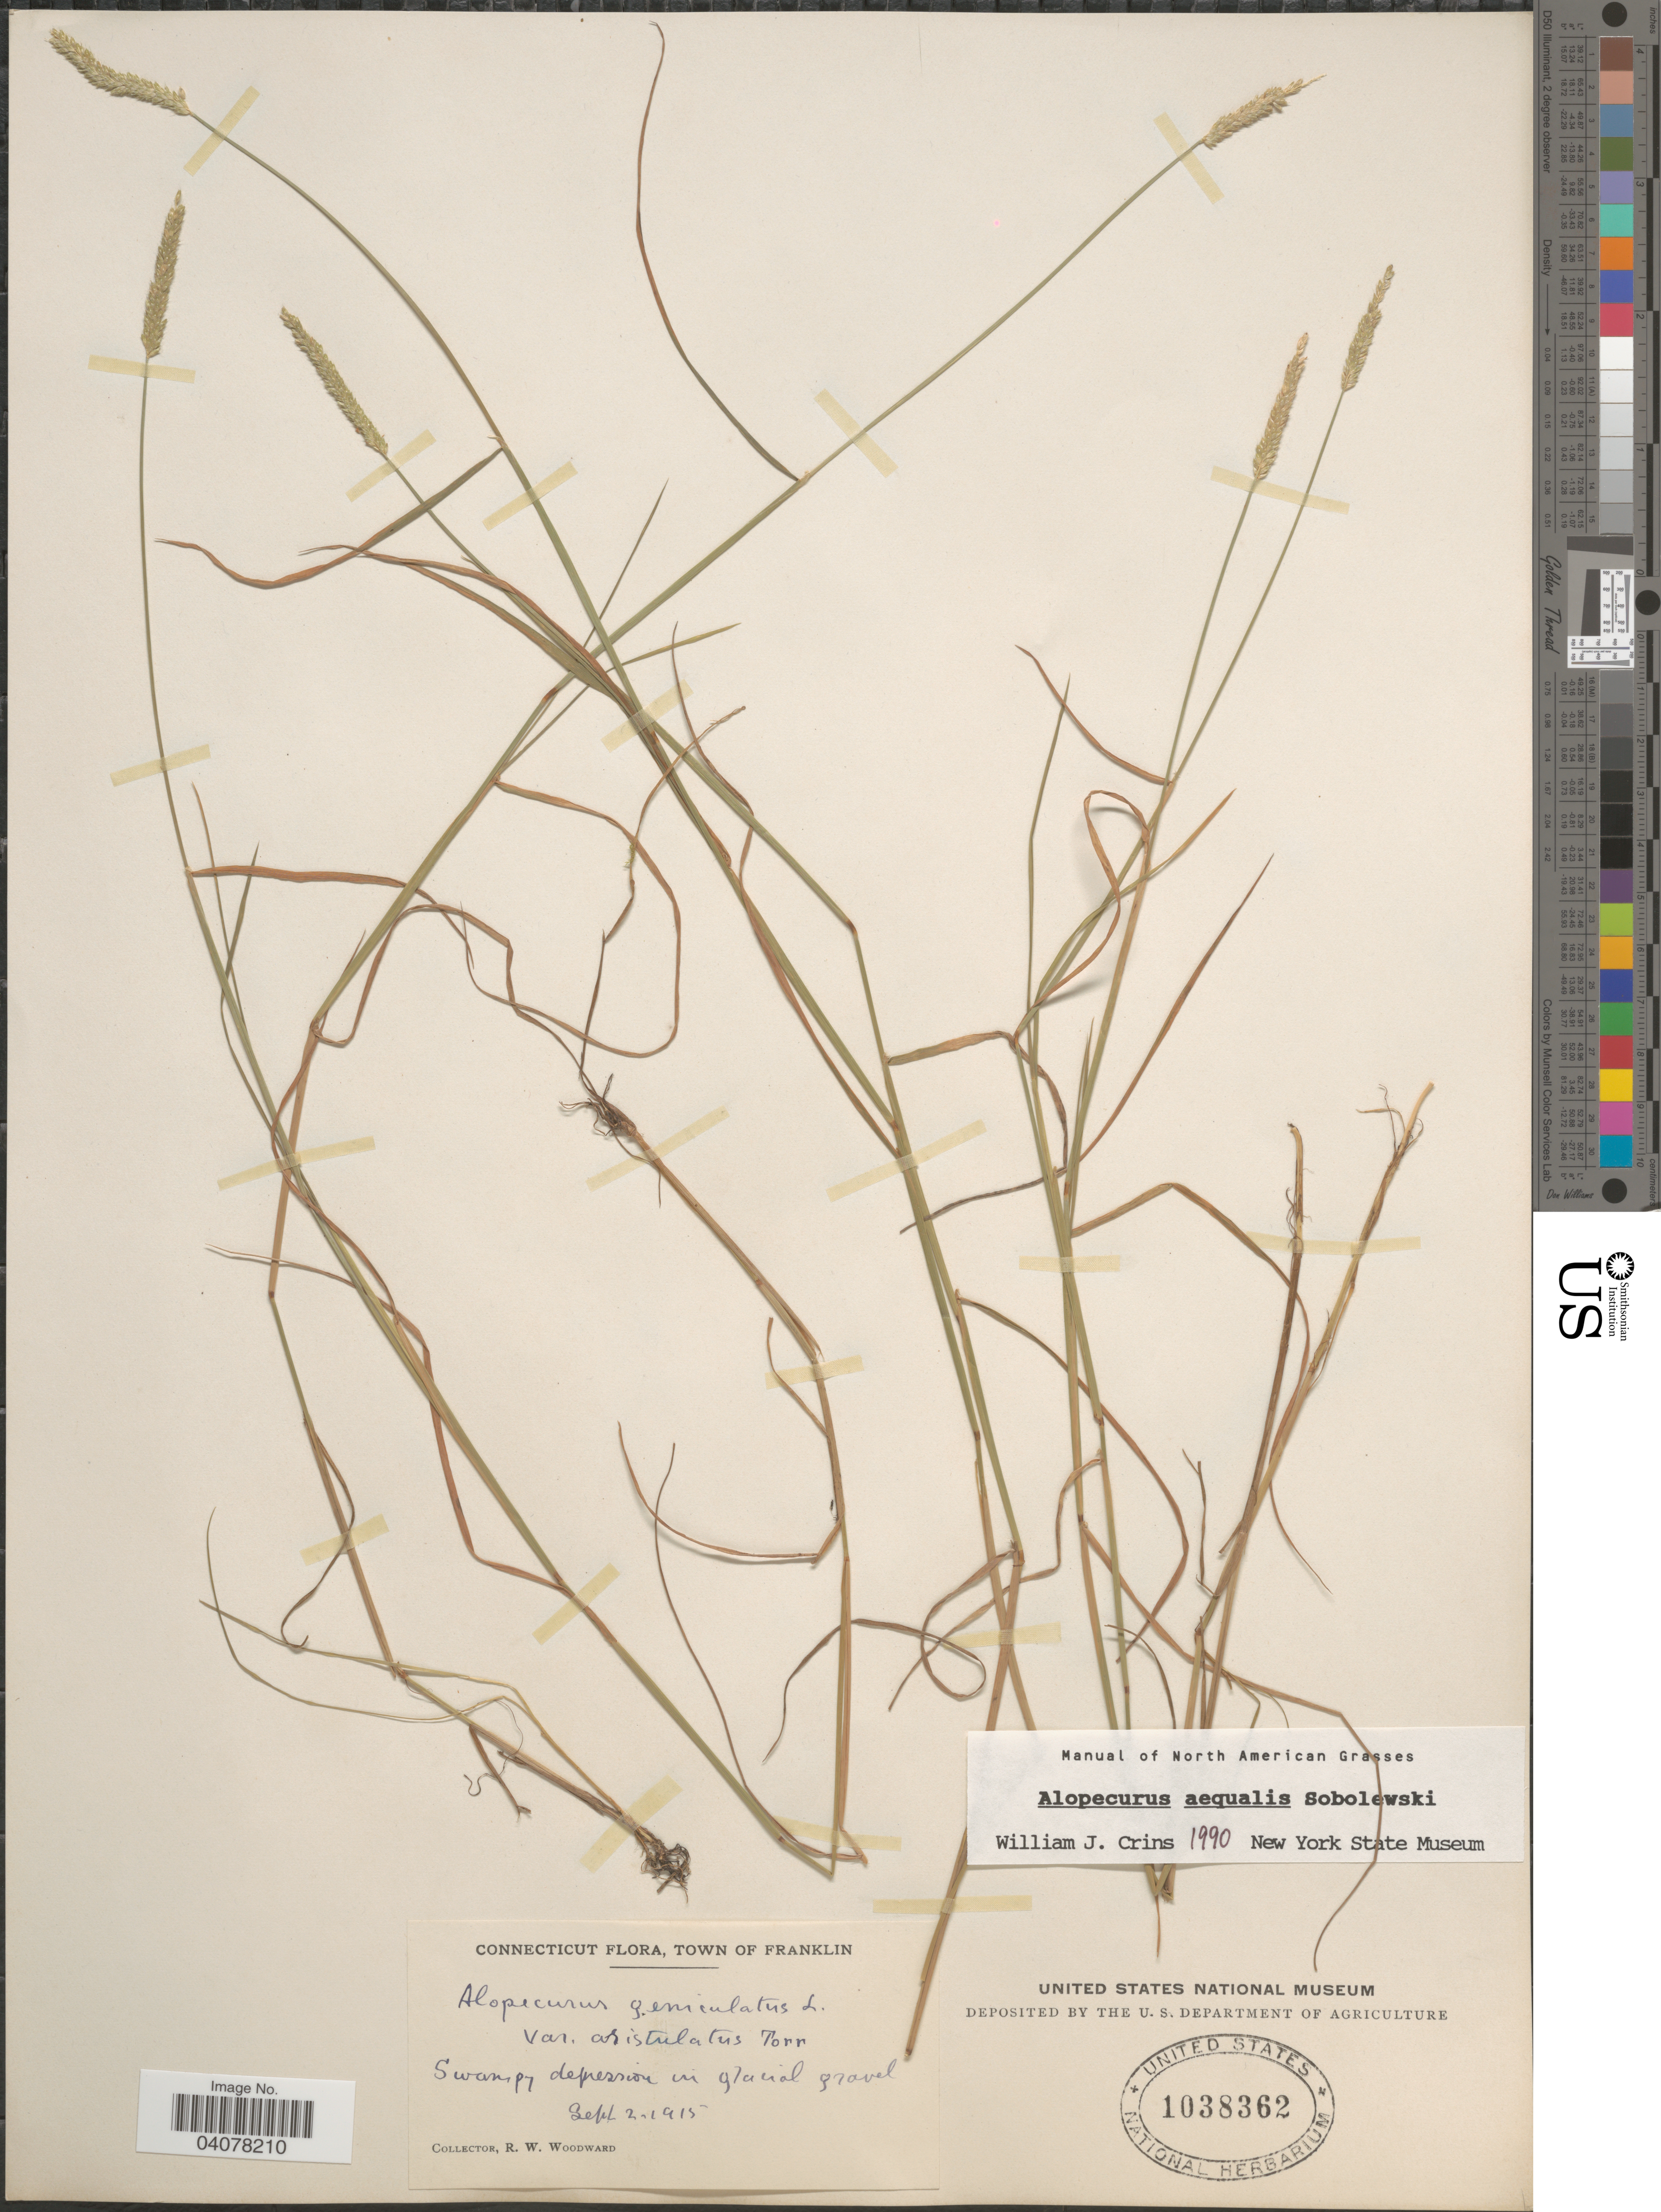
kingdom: Plantae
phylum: Tracheophyta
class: Liliopsida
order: Poales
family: Poaceae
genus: Alopecurus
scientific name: Alopecurus aequalis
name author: Sobol.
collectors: R. Woodward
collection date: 1915-09-02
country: United States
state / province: Connecticut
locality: Town of Franklin. Swampy depression in glacial gravel.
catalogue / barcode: US 1038362